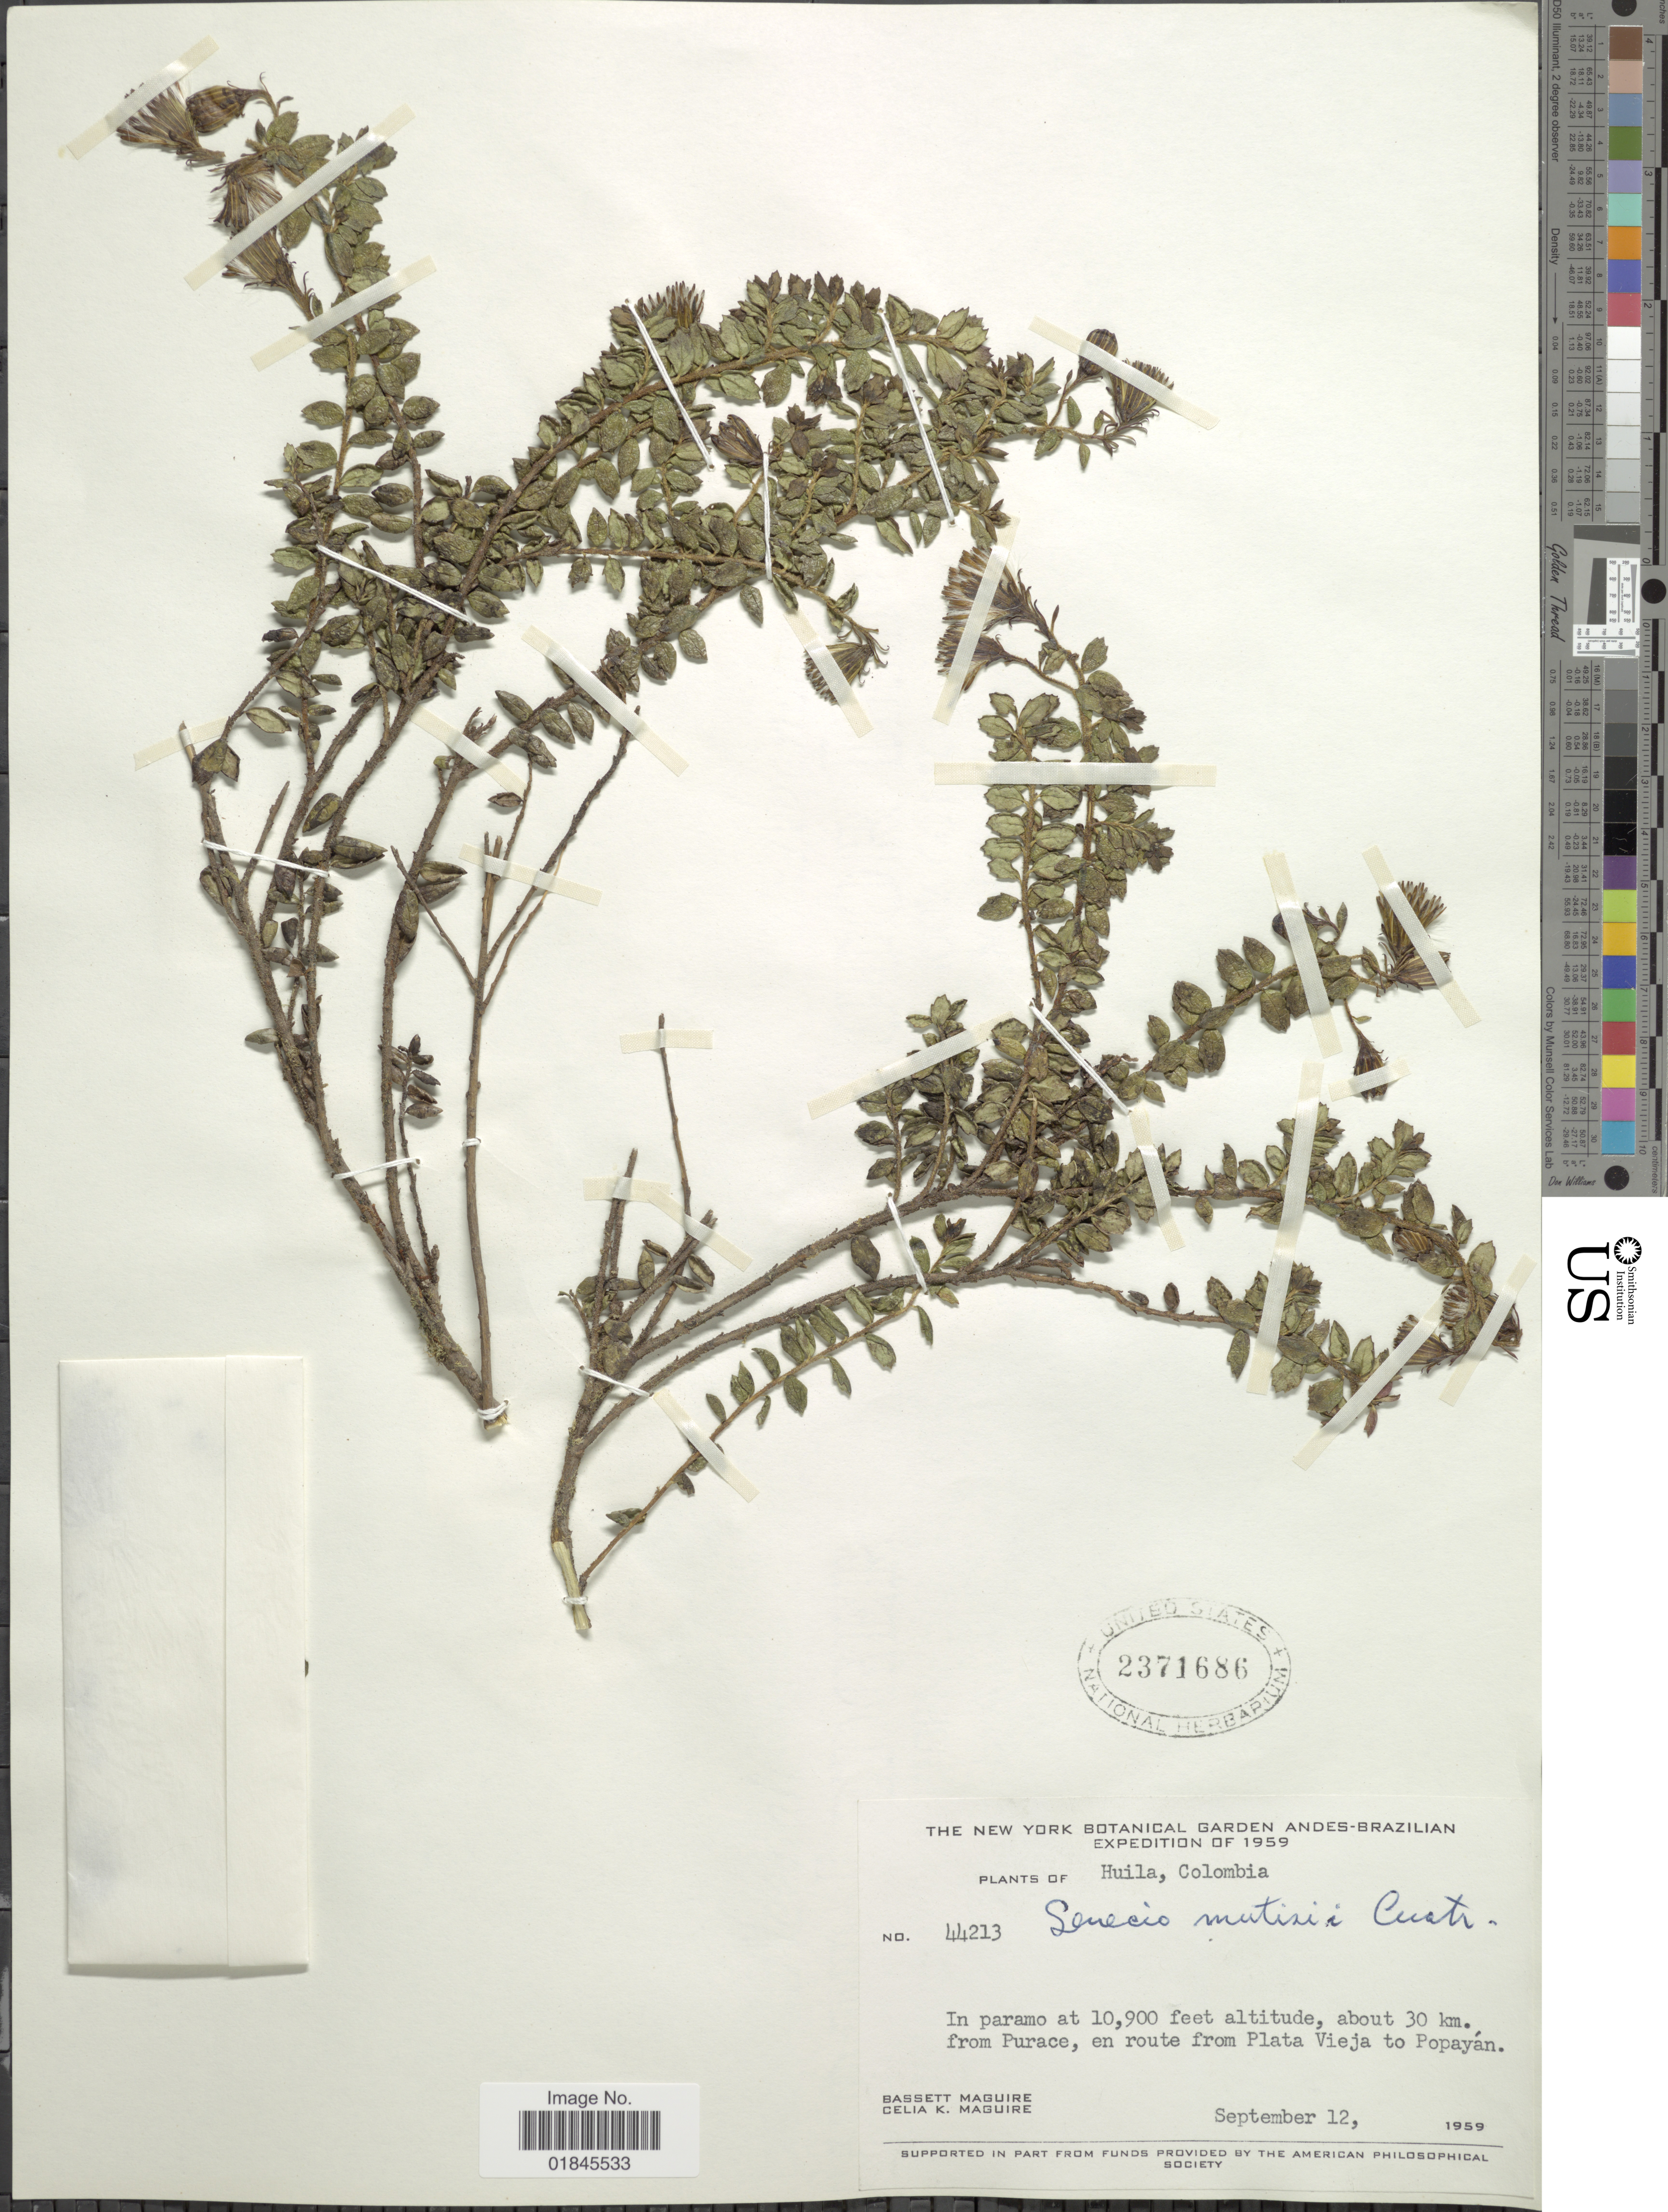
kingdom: Plantae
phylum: Tracheophyta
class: Magnoliopsida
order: Asterales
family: Asteraceae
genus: Pentacalia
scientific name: Pentacalia mutisii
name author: (Cuatrec.) Cuatrec.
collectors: B. Maguire & C. K. Maguire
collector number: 44213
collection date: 1959-09-12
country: Colombia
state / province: Huila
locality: About 30 km. from Purace, en route from Plata Vieja to Popayán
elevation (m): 3322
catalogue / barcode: US 2371686